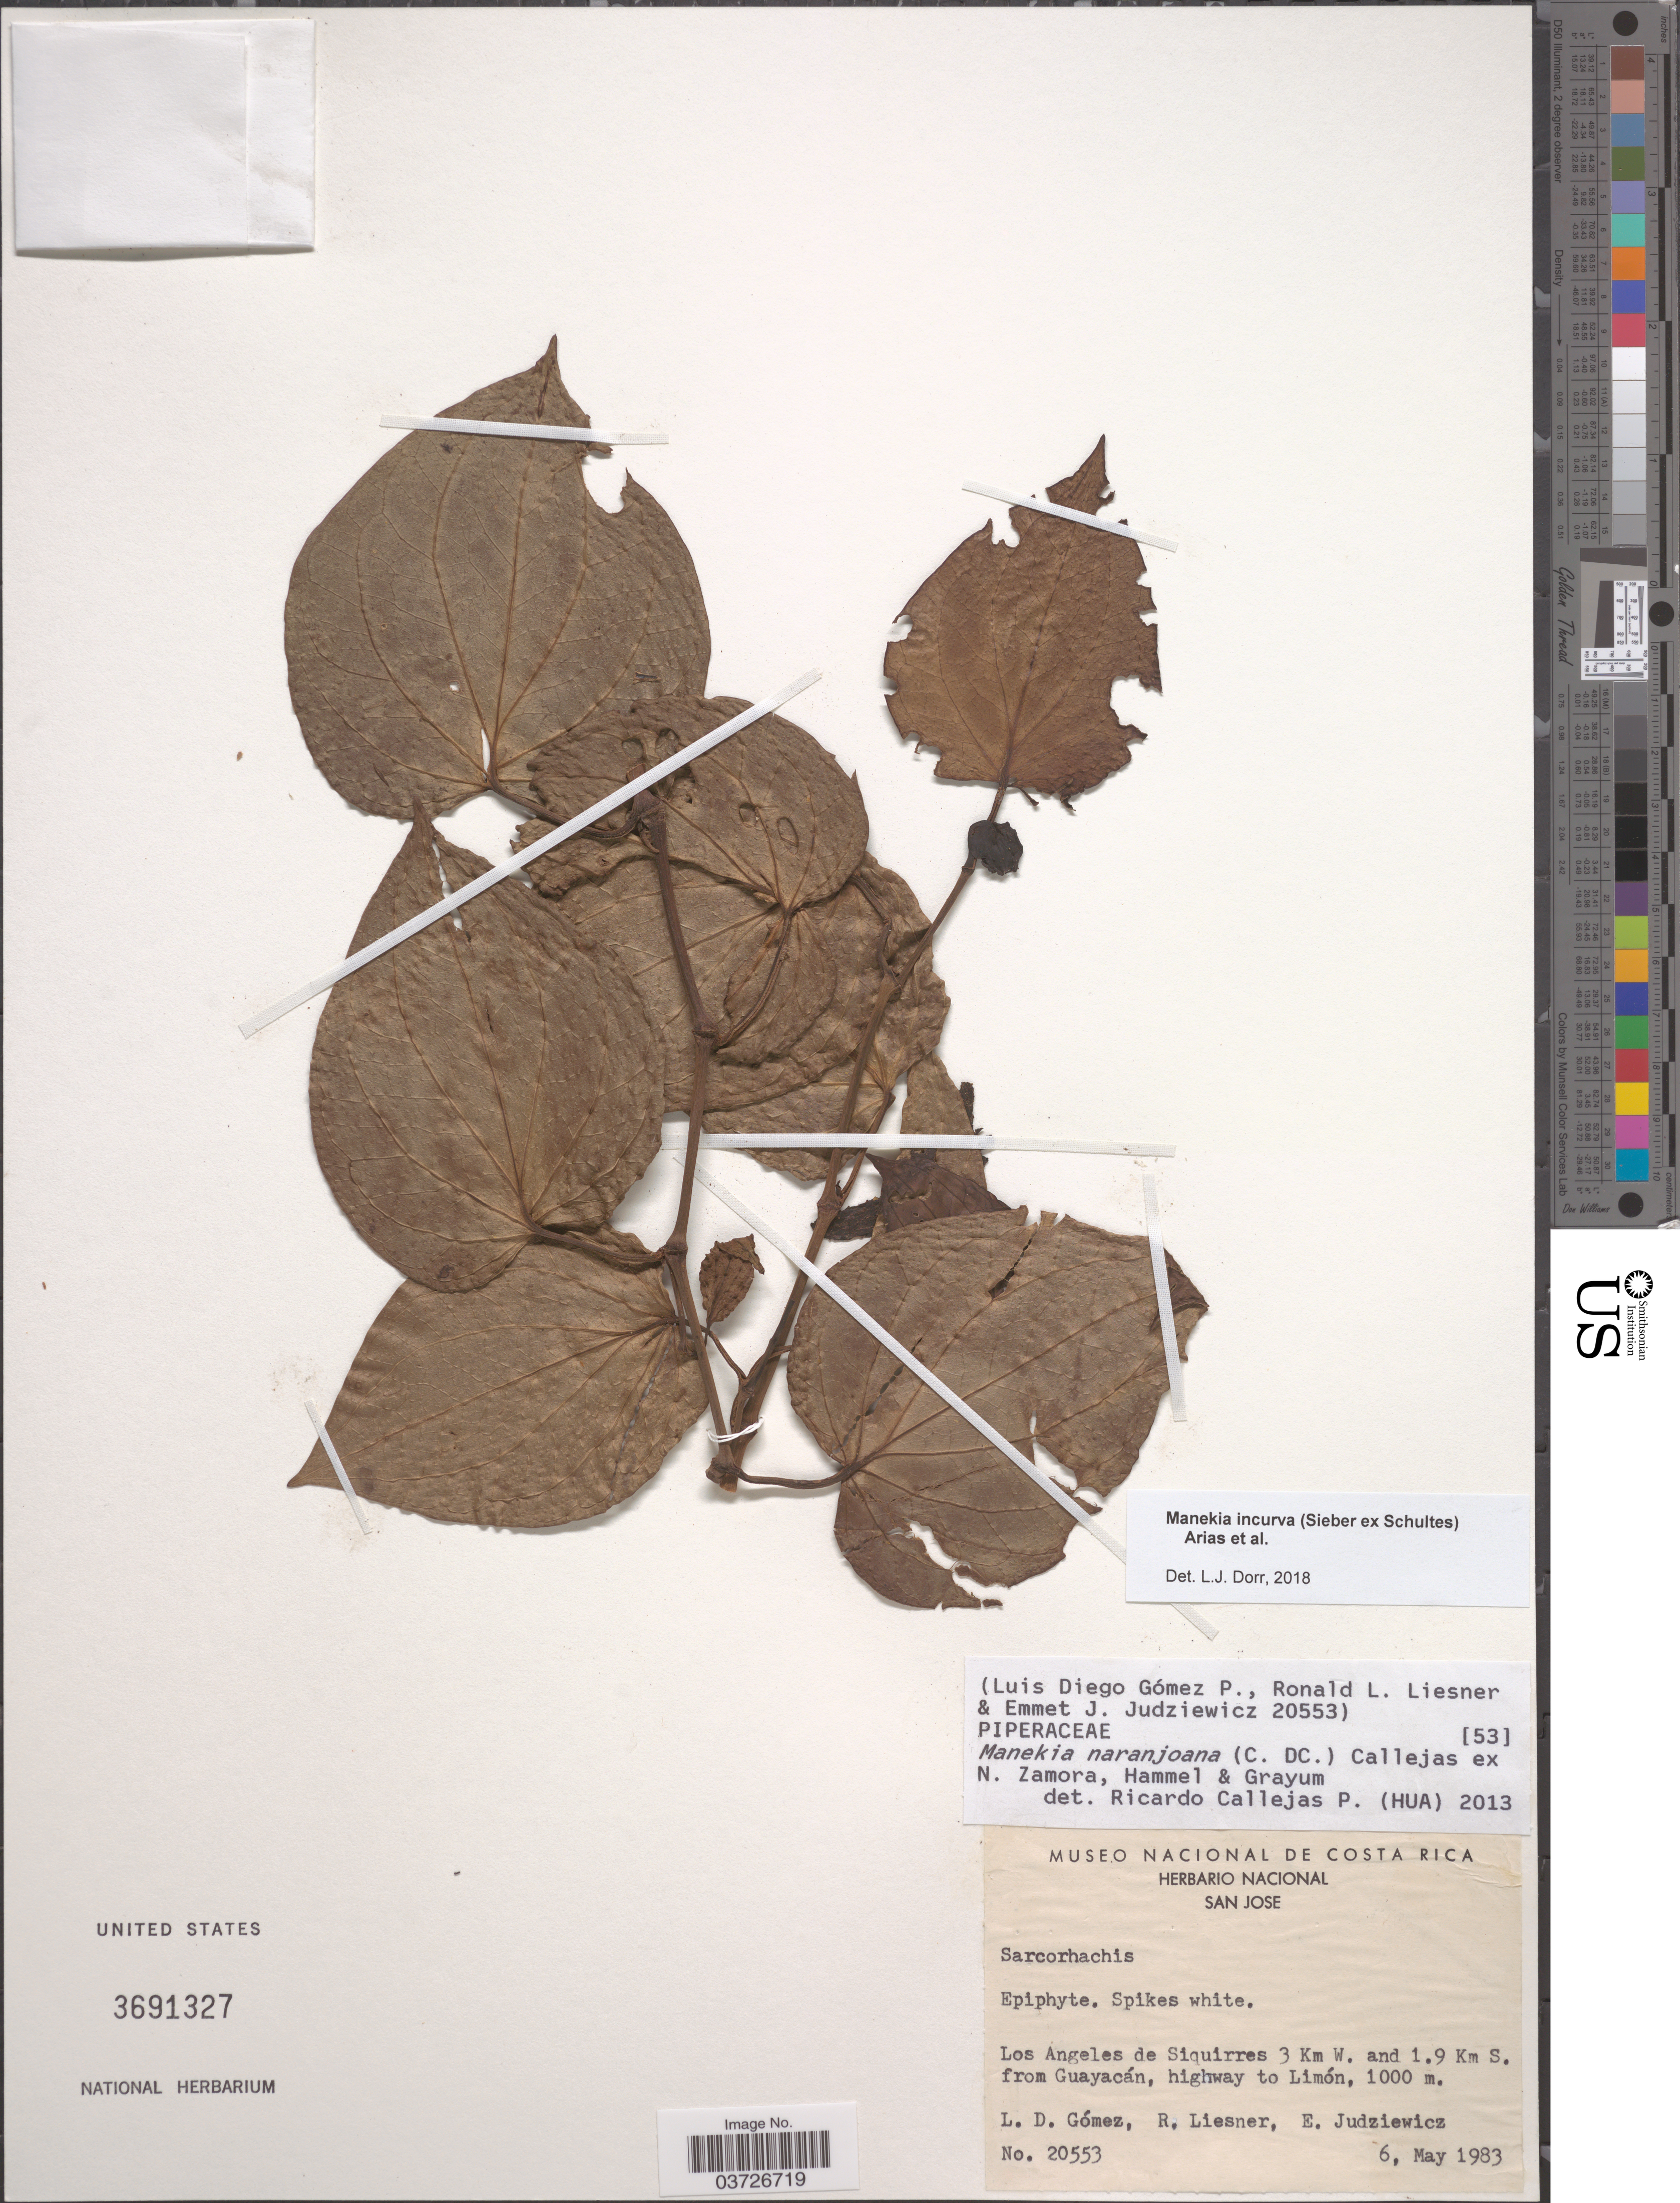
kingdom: Plantae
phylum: Tracheophyta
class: Magnoliopsida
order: Piperales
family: Piperaceae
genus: Manekia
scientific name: Manekia incurva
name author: (Sieber ex Schult.) T. Arias et al.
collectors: L. D. Gómez, R. Lienser & E. Judziewicz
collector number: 20553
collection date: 1983-05-06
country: Costa Rica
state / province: San José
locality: Los Angeles de Siquirres 3 Km W. and 1.9 Km S. from Guayacán, highway to Limón.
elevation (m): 1000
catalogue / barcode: US 3691327